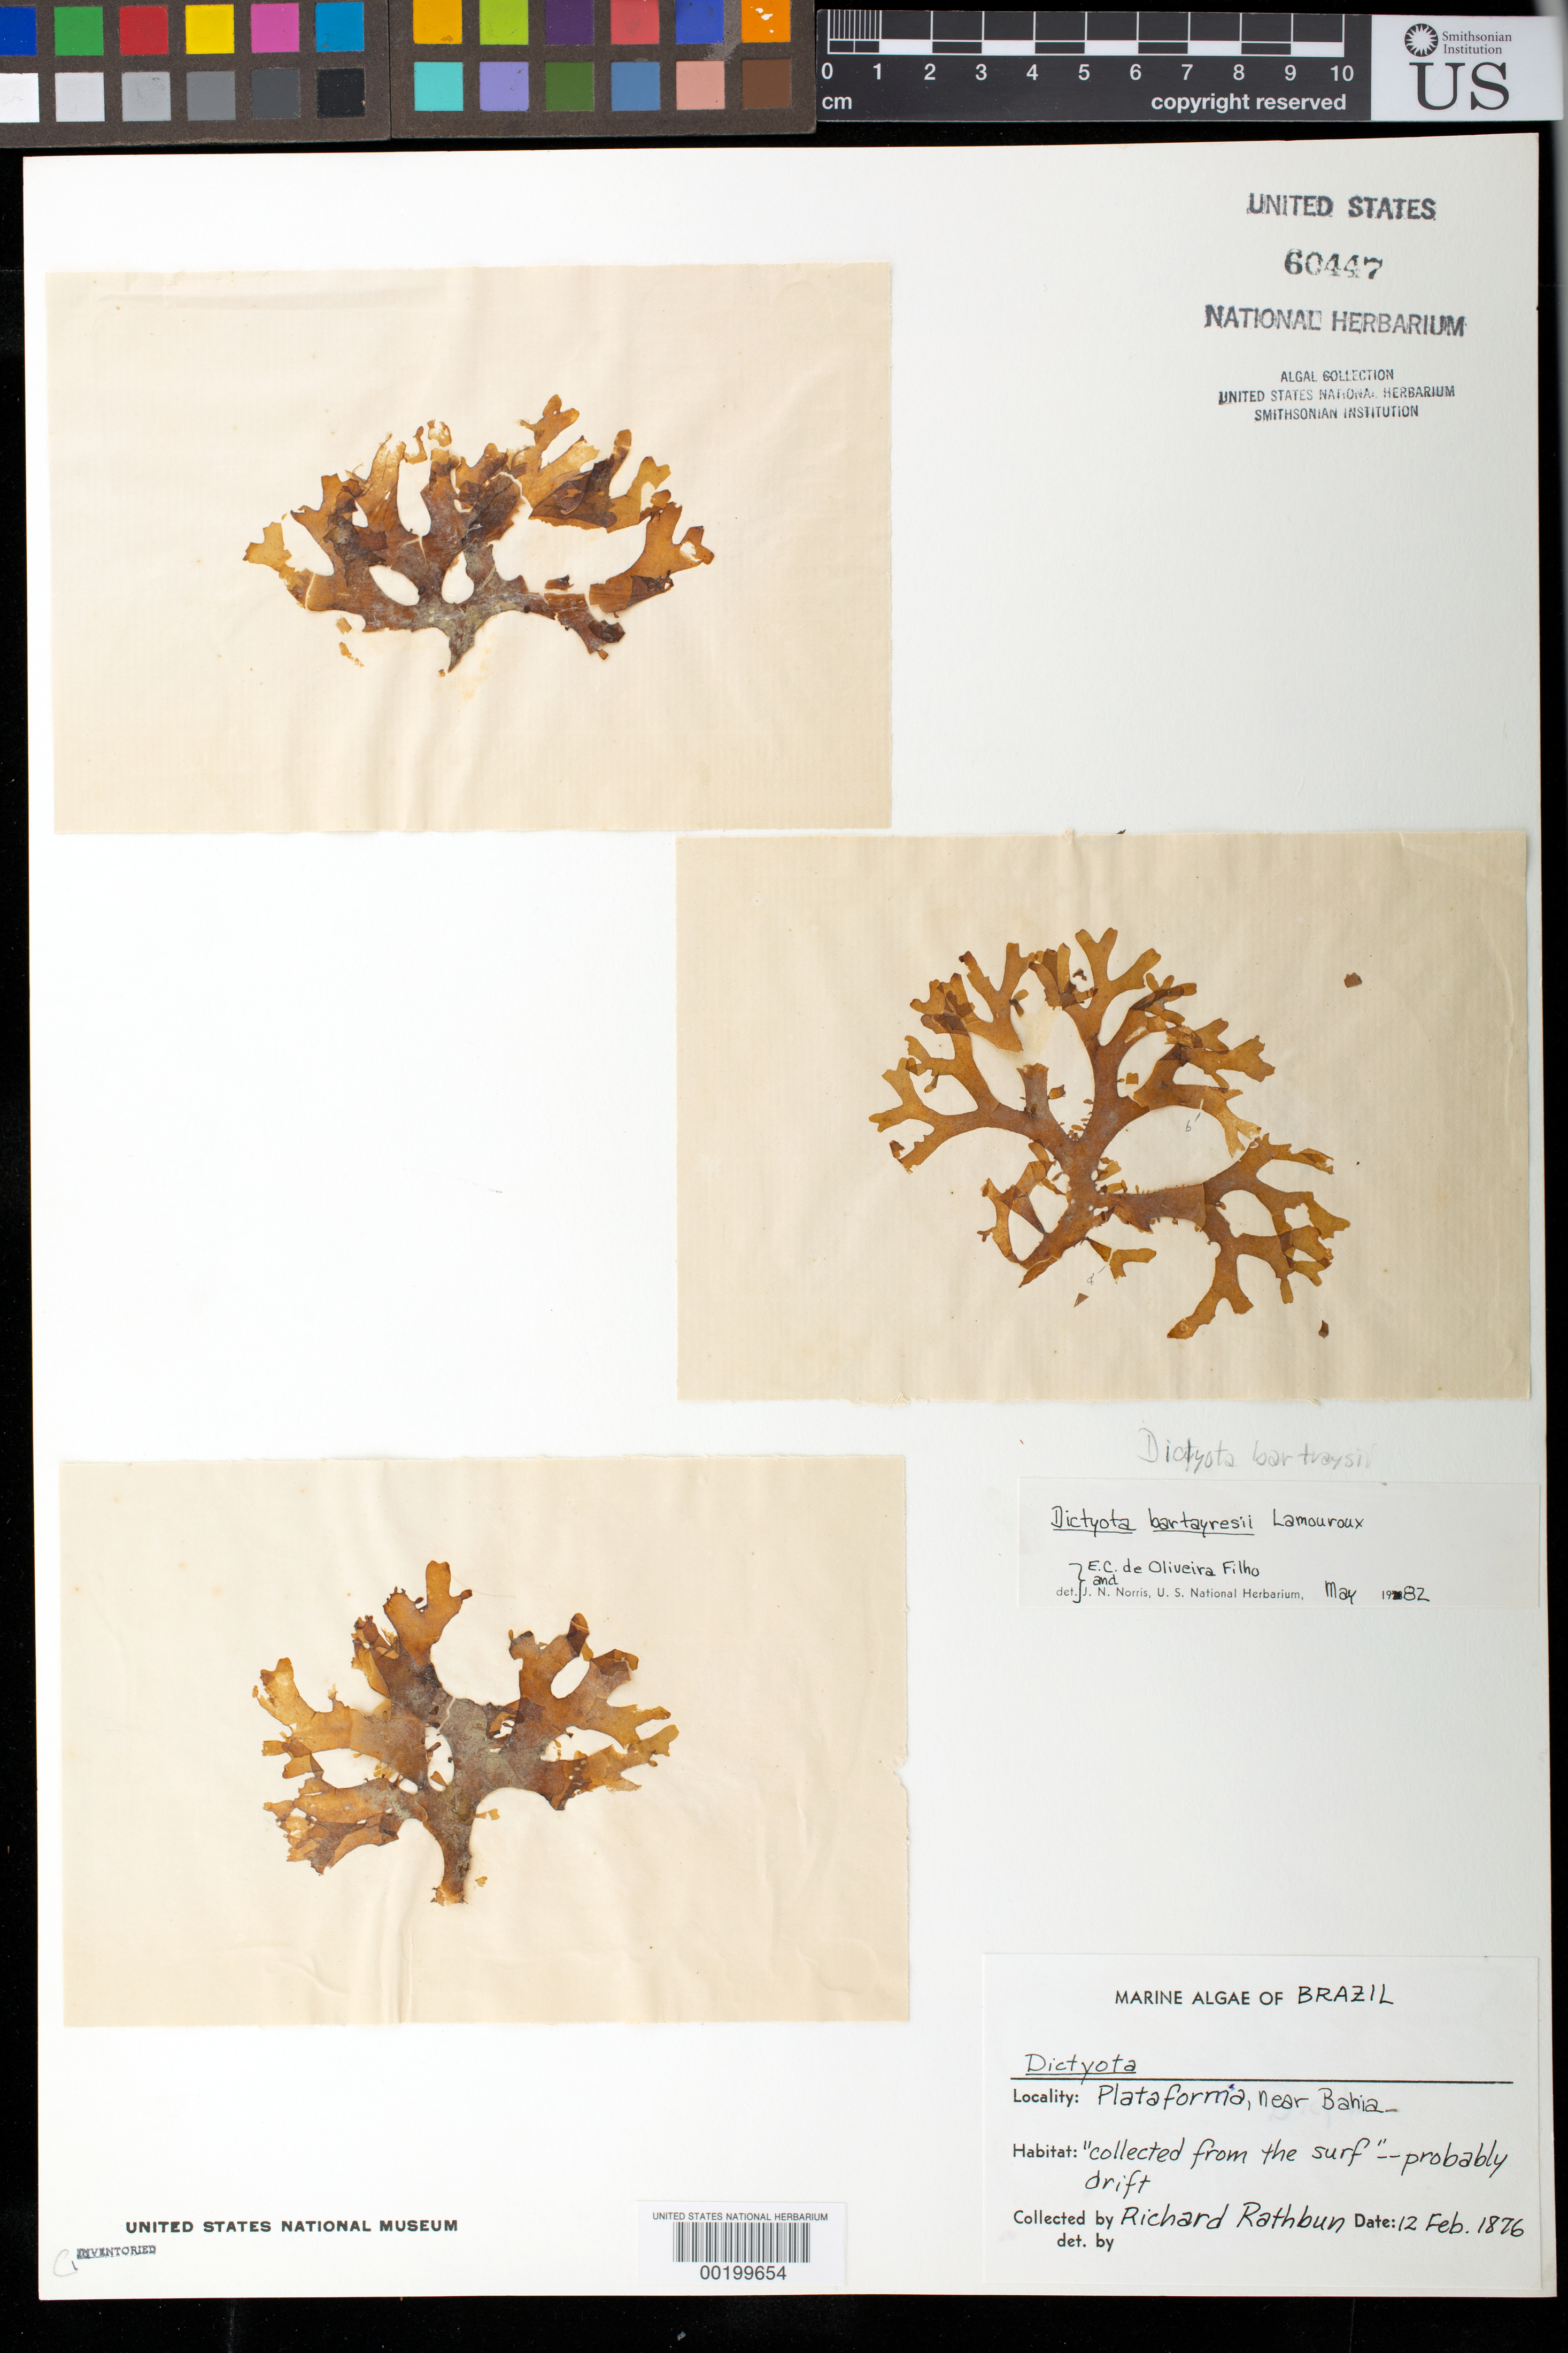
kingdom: Chromista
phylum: Ochrophyta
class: Phaeophyceae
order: Dictyotales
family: Dictyotaceae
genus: Dictyota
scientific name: Dictyota bartayresiana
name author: J.V.Lamouroux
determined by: Oliveira, E. C.; Norris, J. N.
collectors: R. Rathbun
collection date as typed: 12 Feb 1876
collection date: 1876-02-12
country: Brazil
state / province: Bahia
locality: Plataforma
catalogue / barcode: US 60447